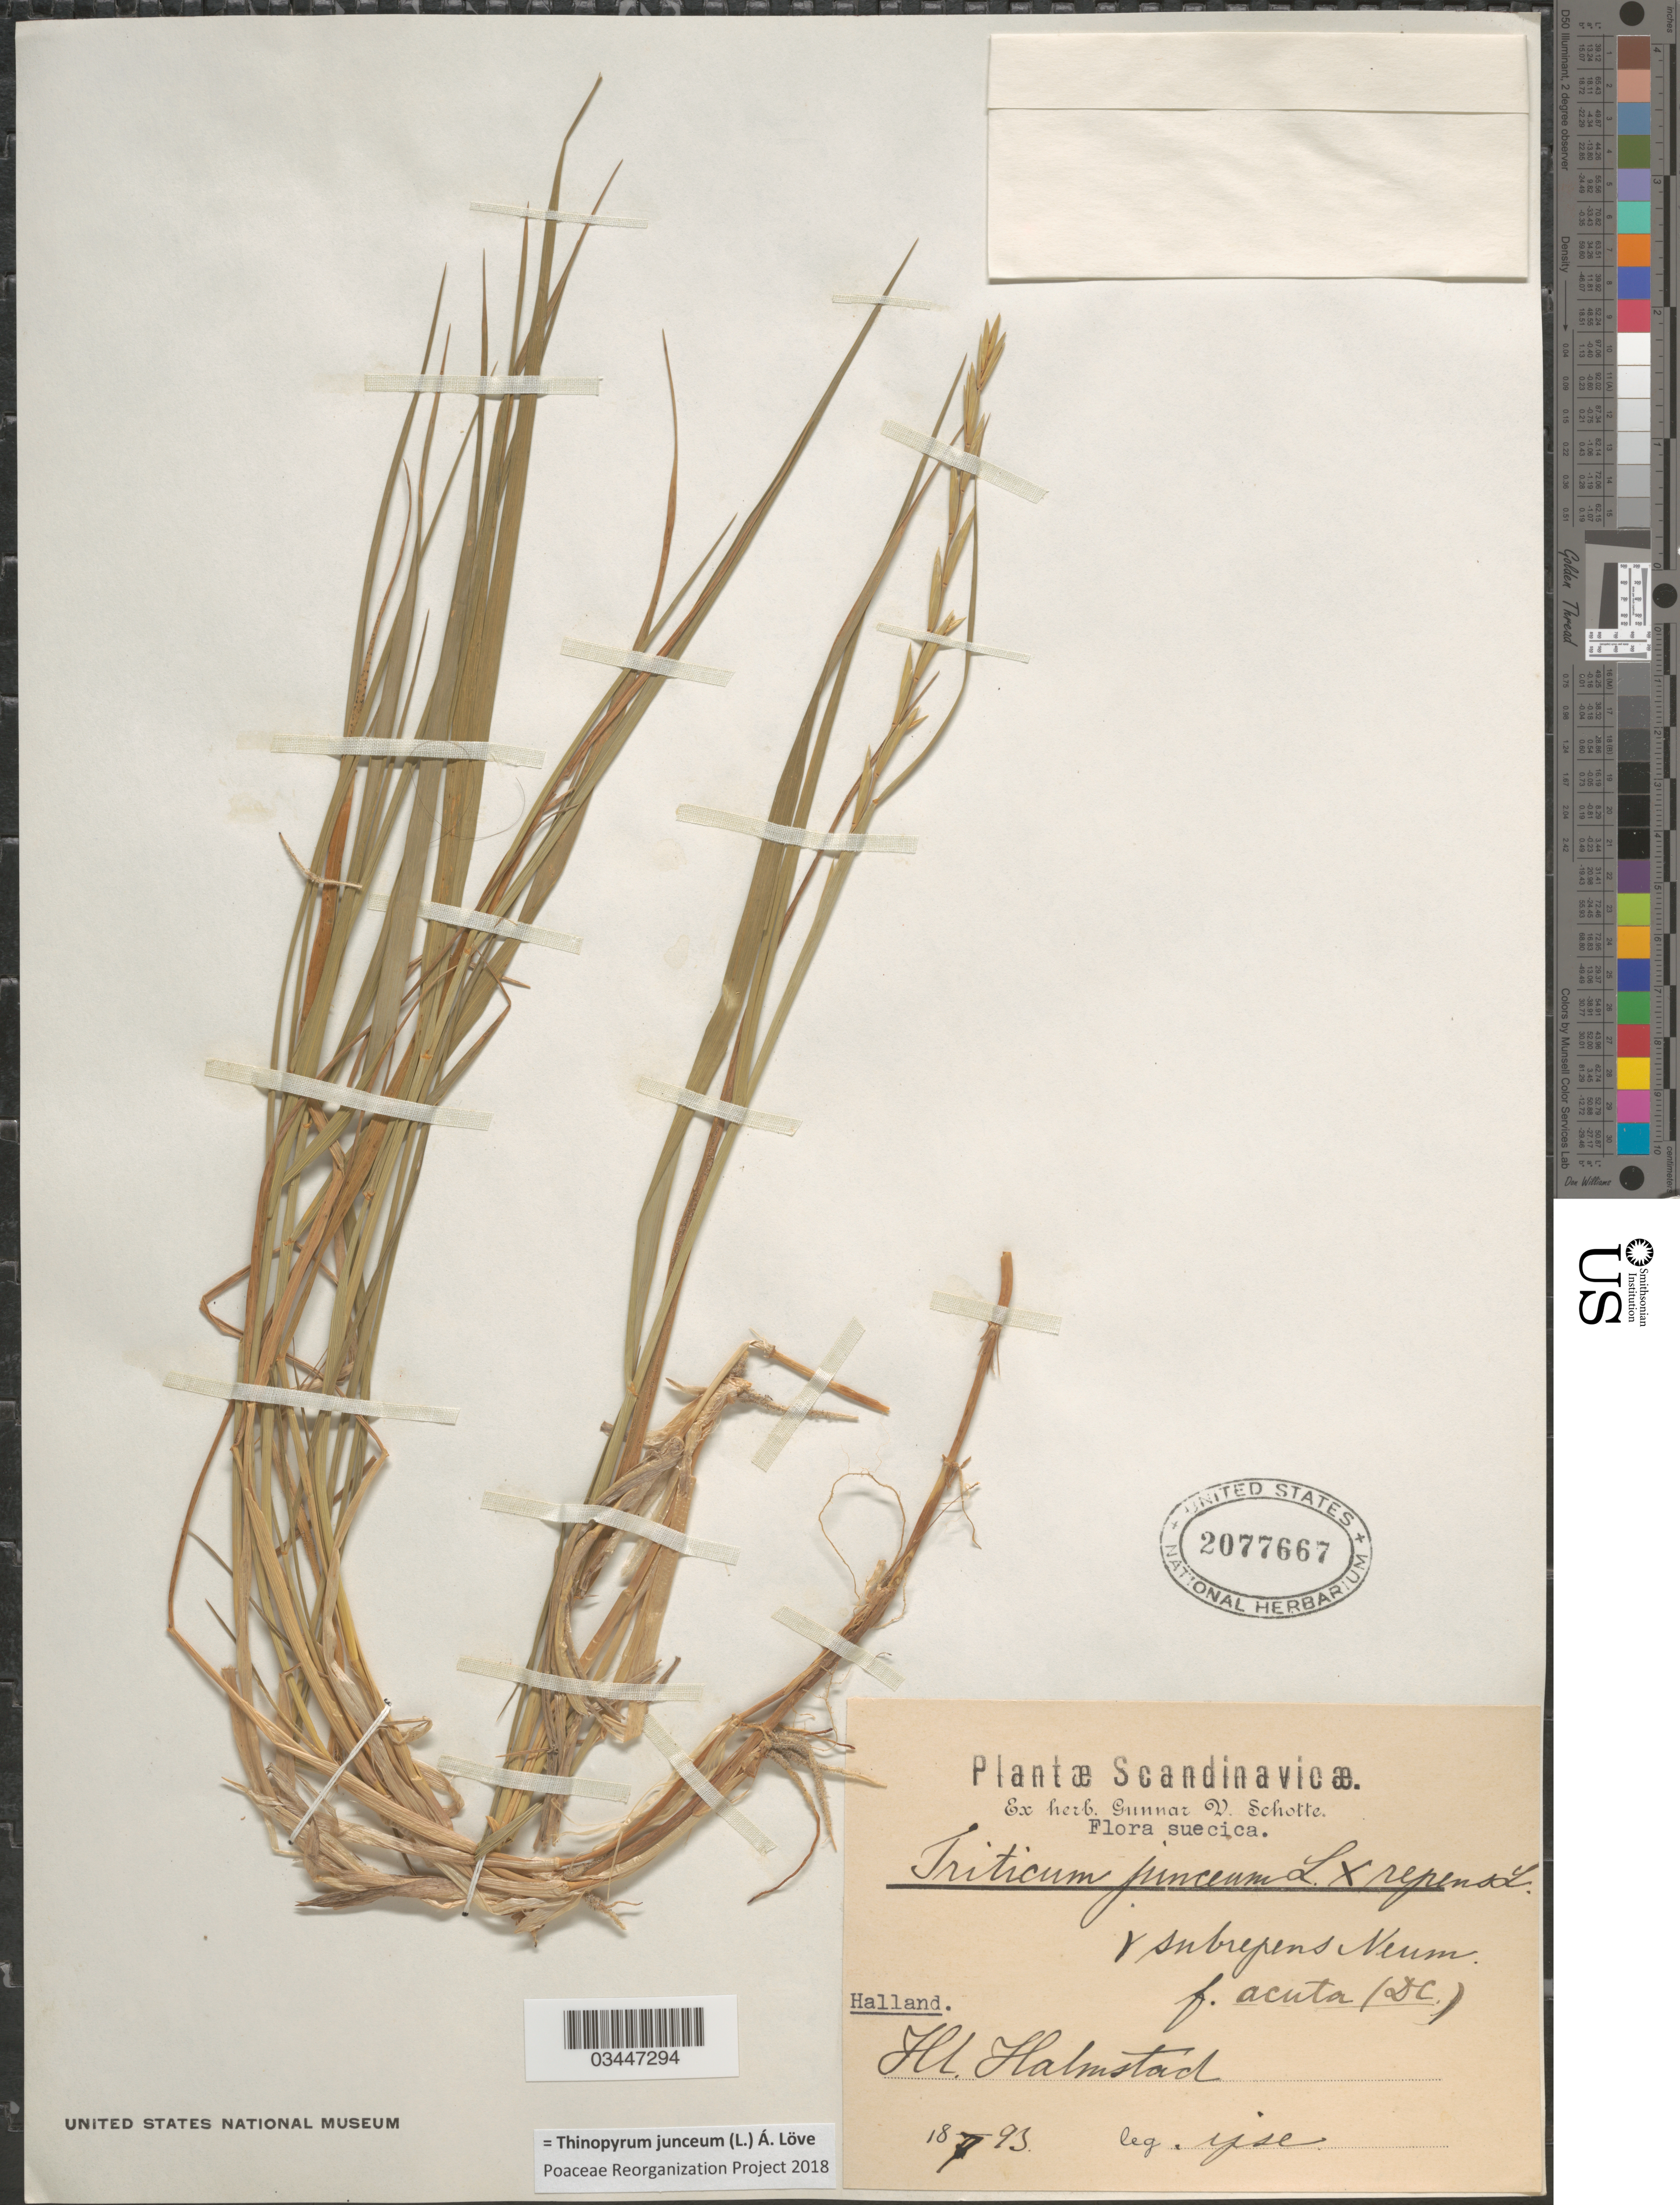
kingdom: Plantae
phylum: Tracheophyta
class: Liliopsida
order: Poales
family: Poaceae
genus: Thinopyrum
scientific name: Thinopyrum junceum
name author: (L.) Á. Löve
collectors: G. Schotte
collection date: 1893-07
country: Sweden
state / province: Halland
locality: Scandinavicæ. Suecica. Halland. Hl. Halmstad.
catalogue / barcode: US 2077667